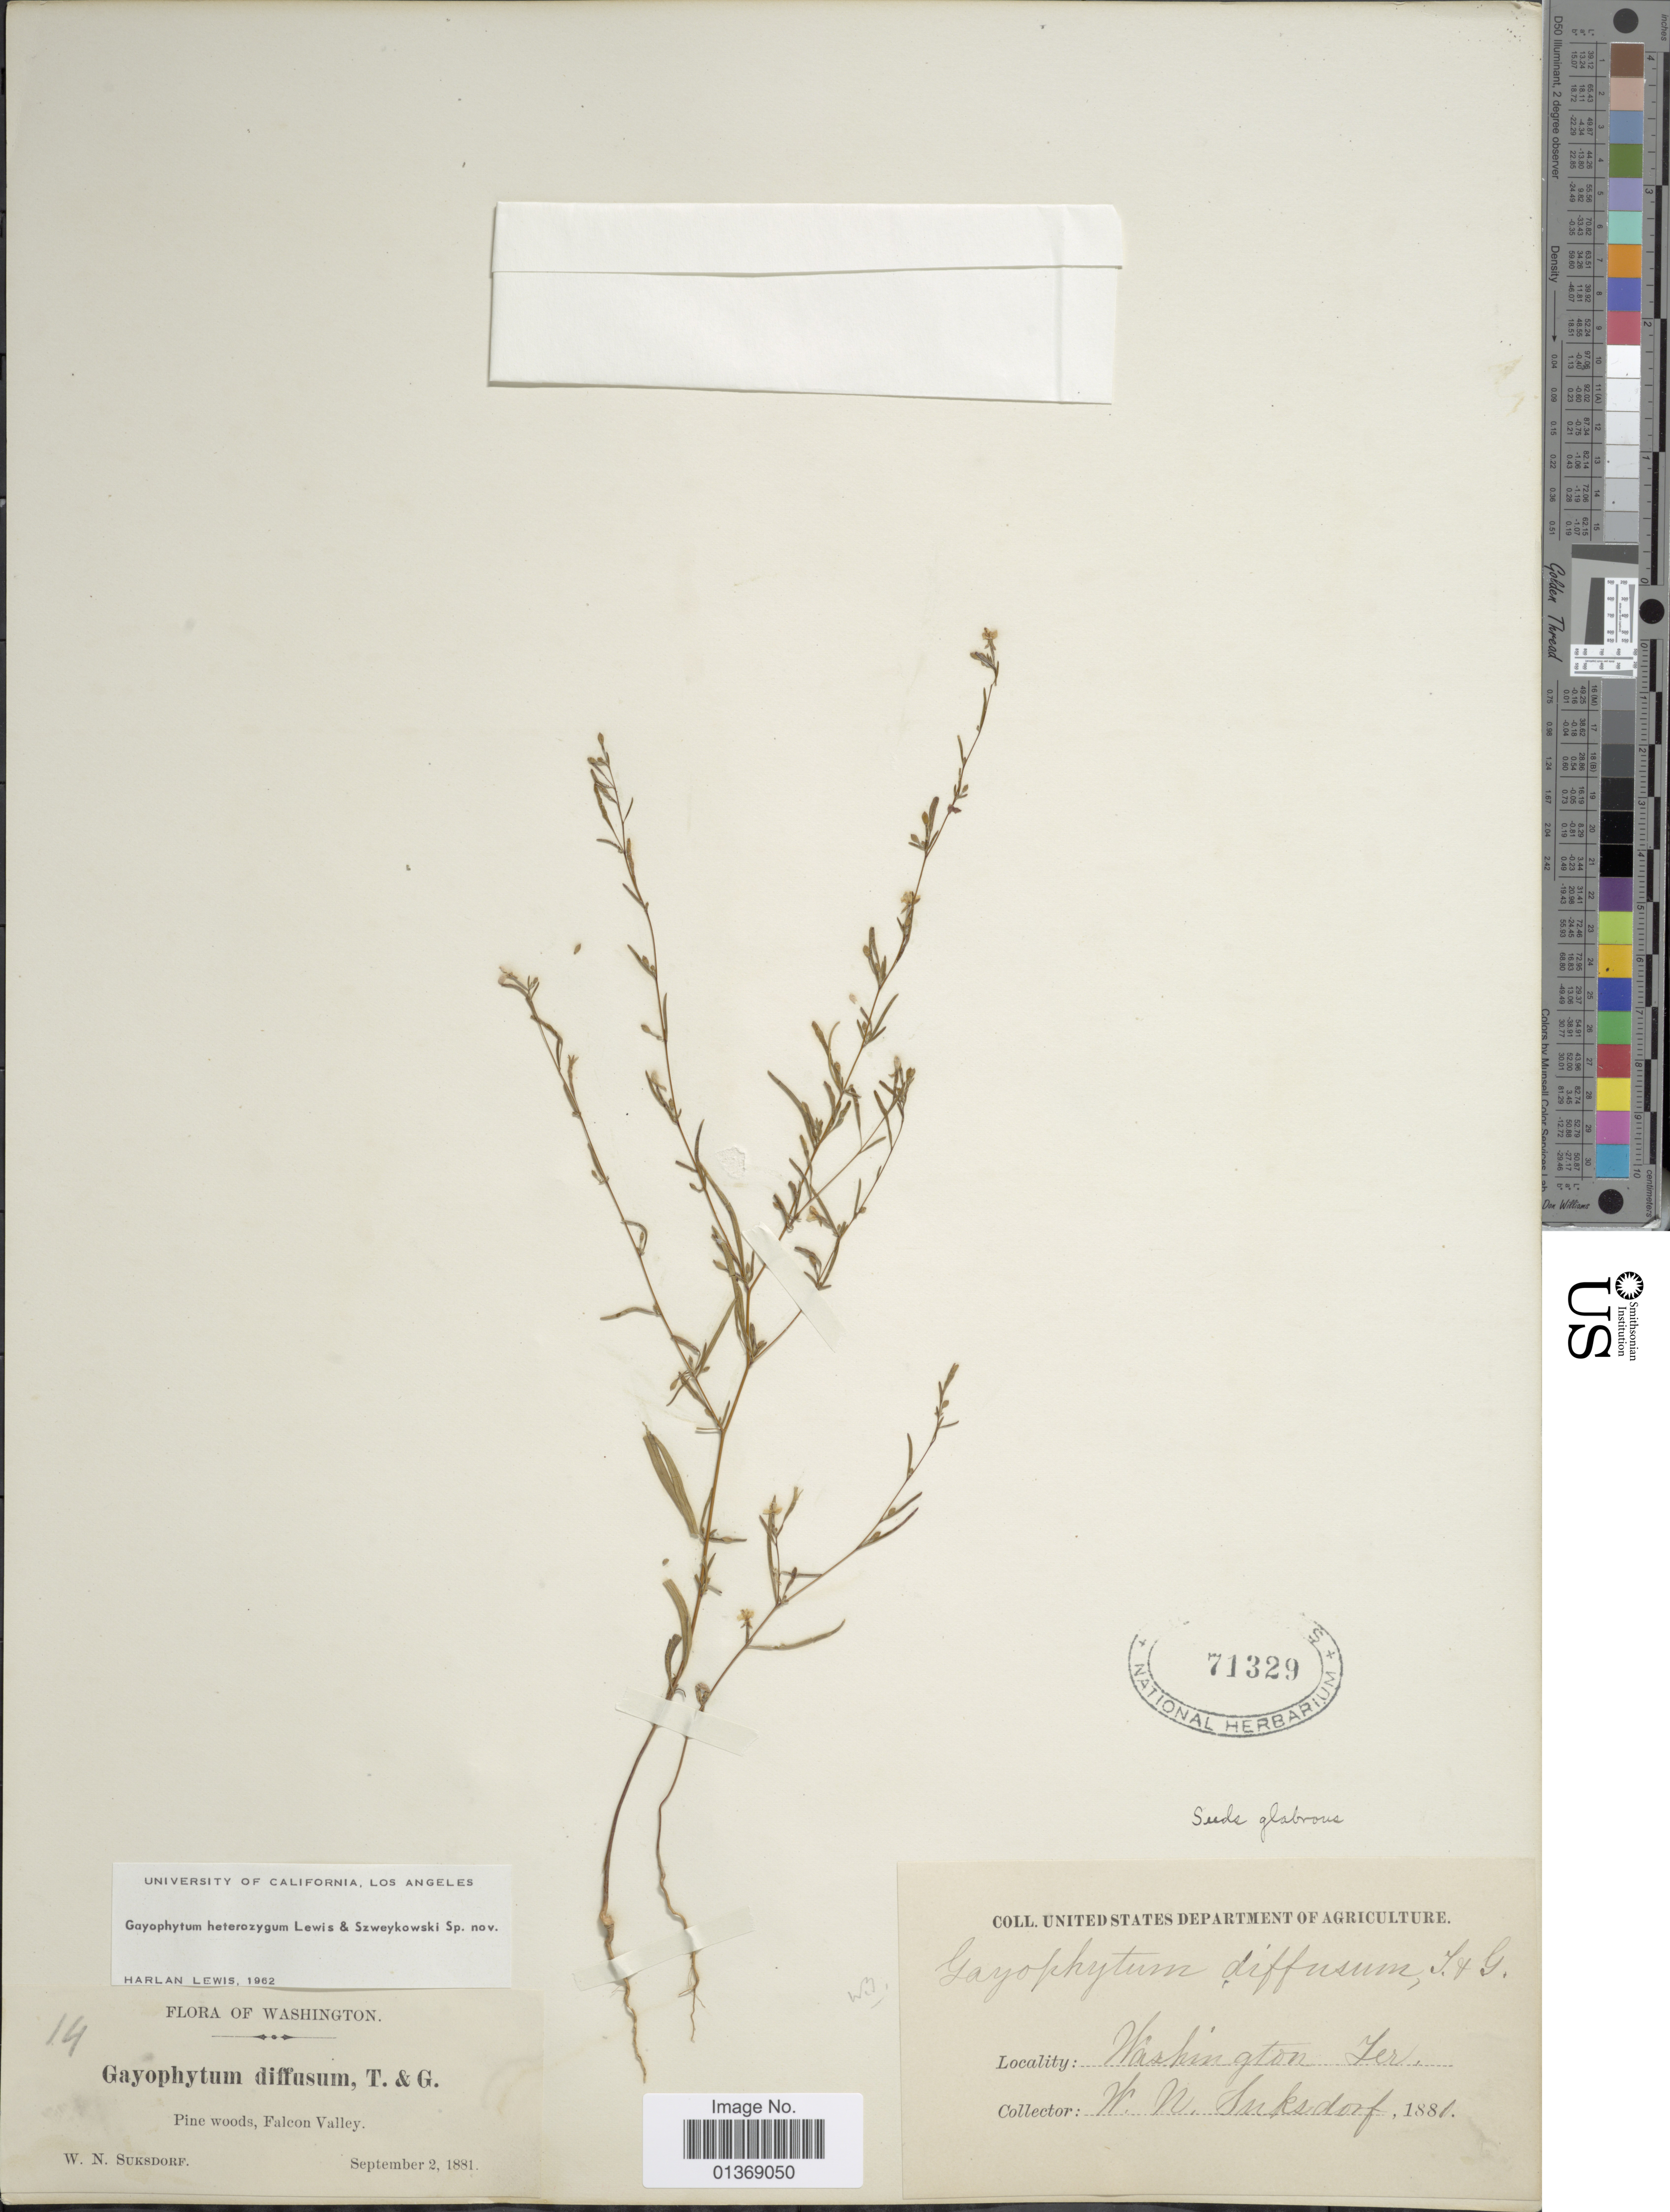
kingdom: Plantae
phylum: Tracheophyta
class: Magnoliopsida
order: Myrtales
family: Onagraceae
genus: Gayophytum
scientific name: Gayophytum heterozygum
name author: F. H. Lewis & Szweyk.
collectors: W. N. Suksdorf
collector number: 14?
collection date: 1881-09-02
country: United States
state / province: Washington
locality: Pine woods, Falcon Valley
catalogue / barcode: US 71329